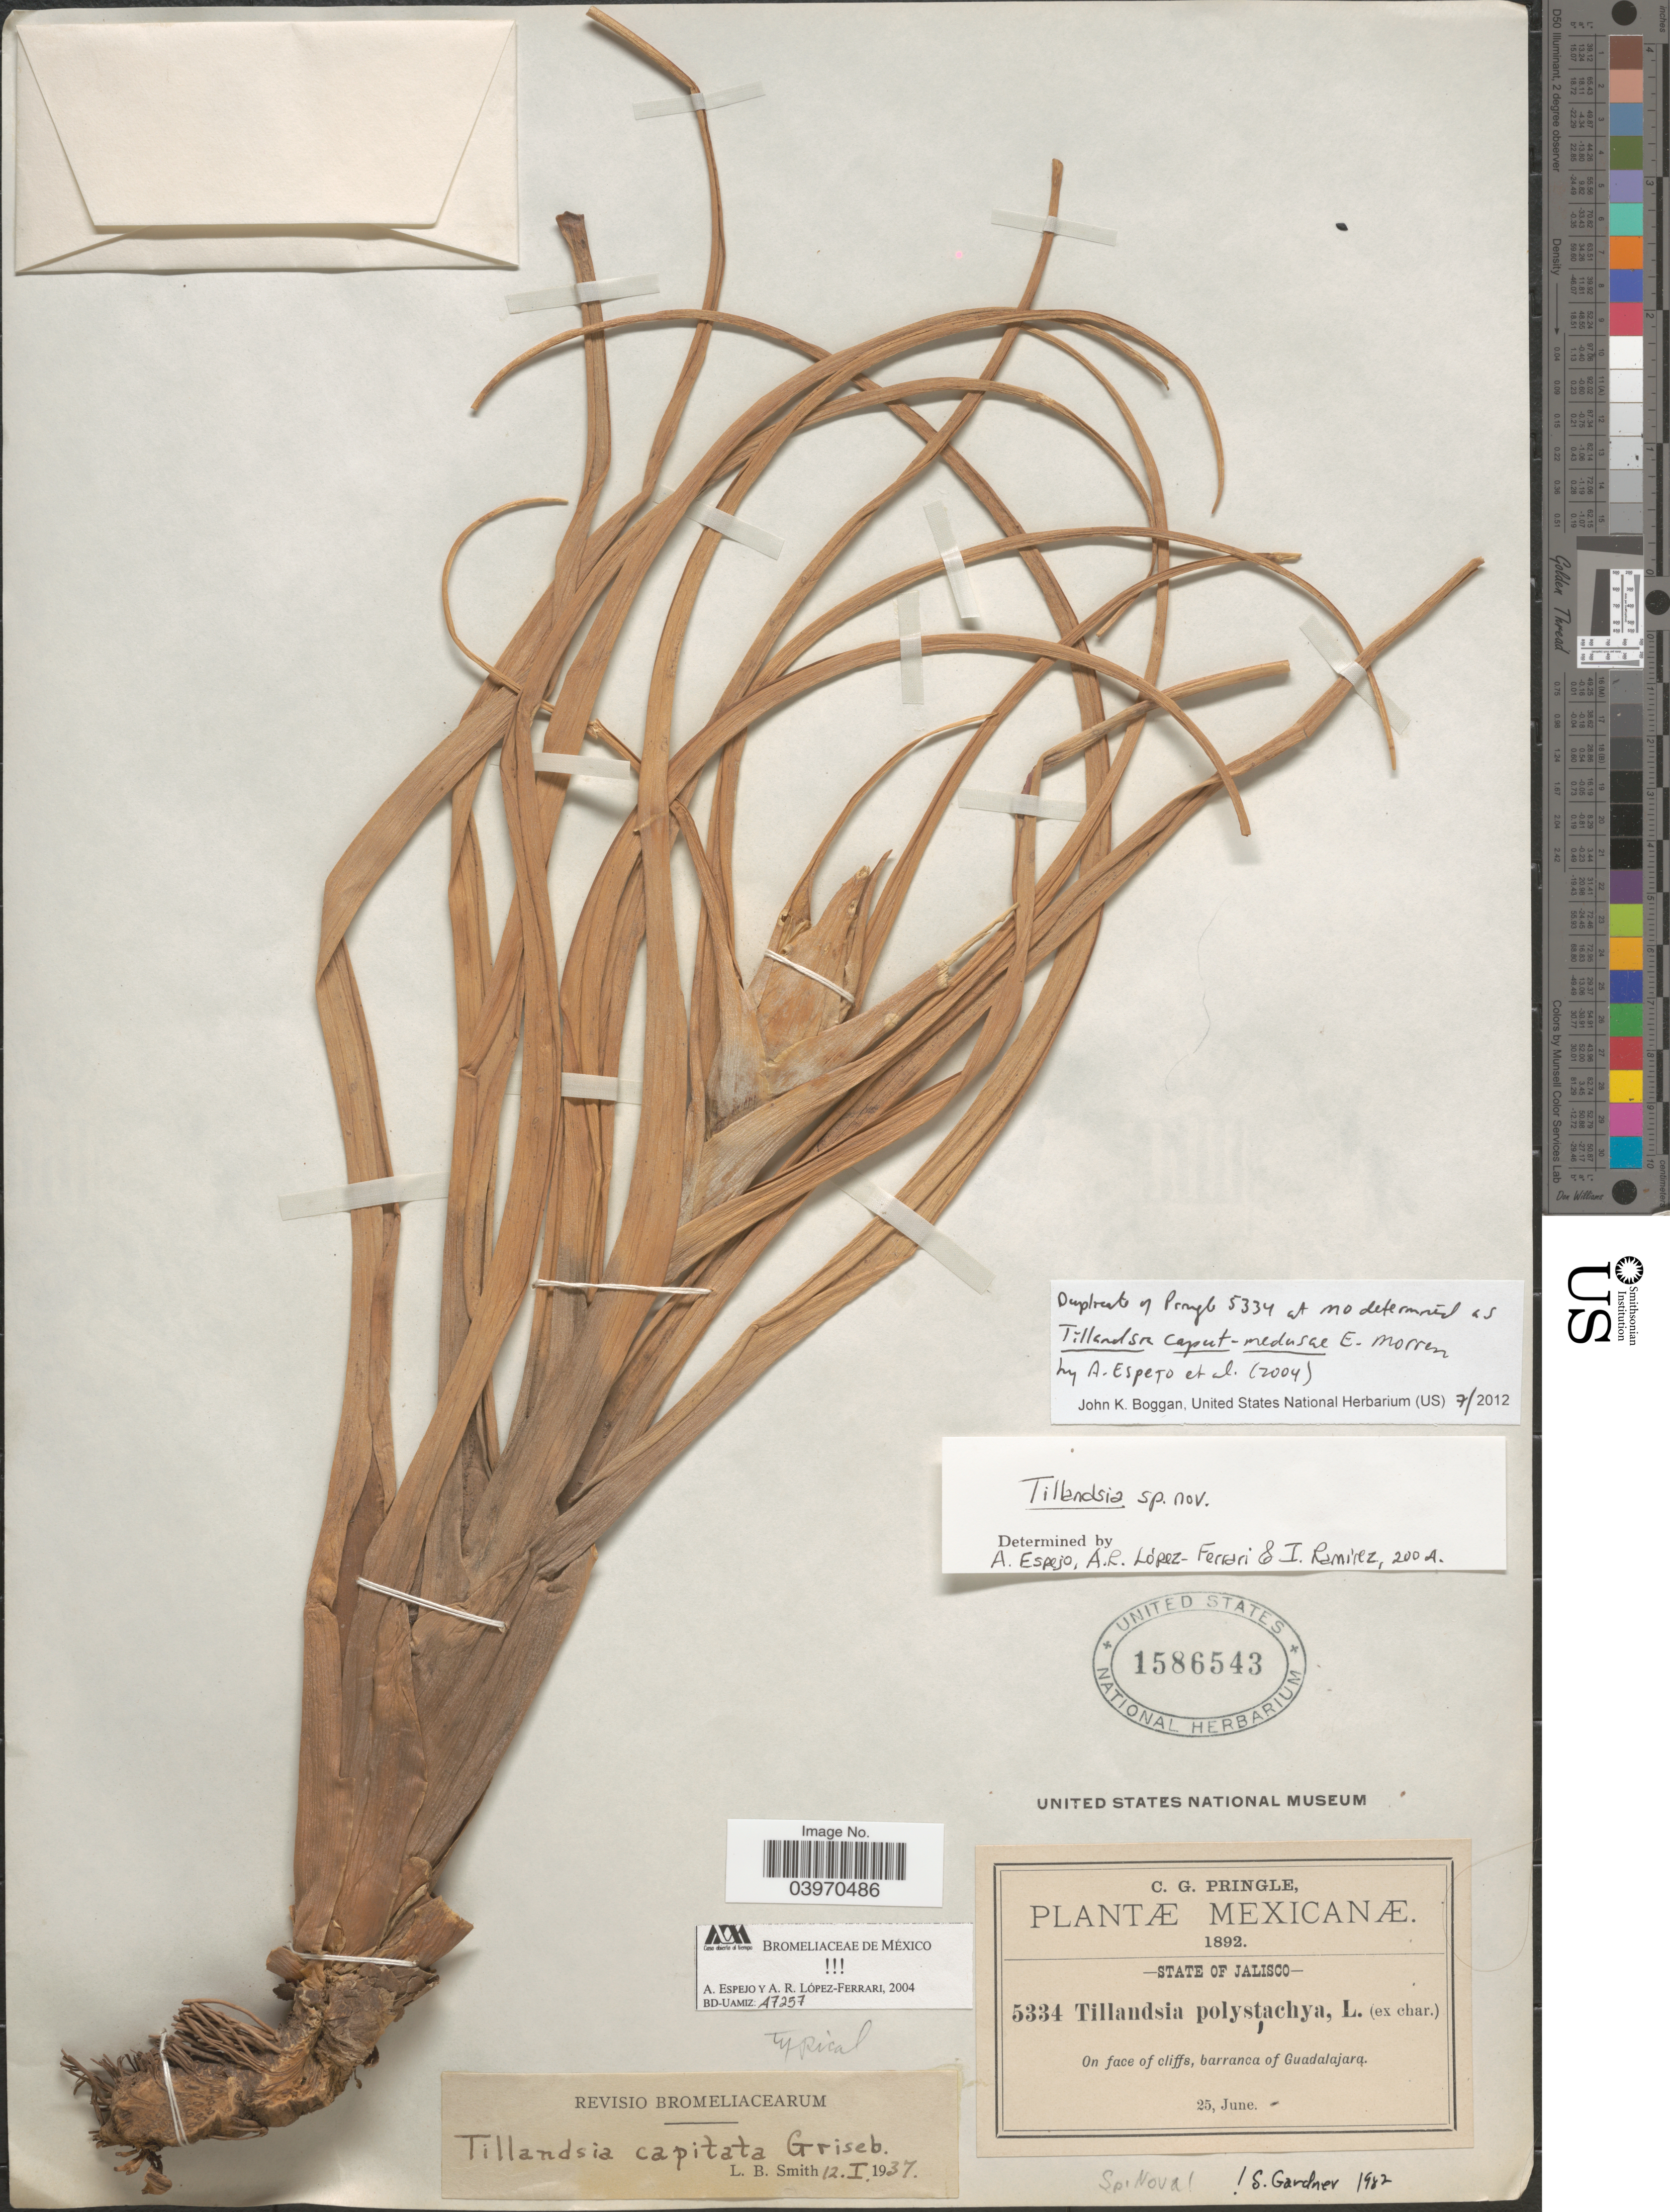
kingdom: Plantae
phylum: Tracheophyta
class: Liliopsida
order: Poales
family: Bromeliaceae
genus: Tillandsia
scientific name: Tillandsia caput-medusae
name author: É. Morren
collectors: C. G. Pringle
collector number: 5334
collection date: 1892-06-25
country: Mexico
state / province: Jalisco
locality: On face of cliffs, barranca of Guadalajara.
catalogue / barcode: US 1586543